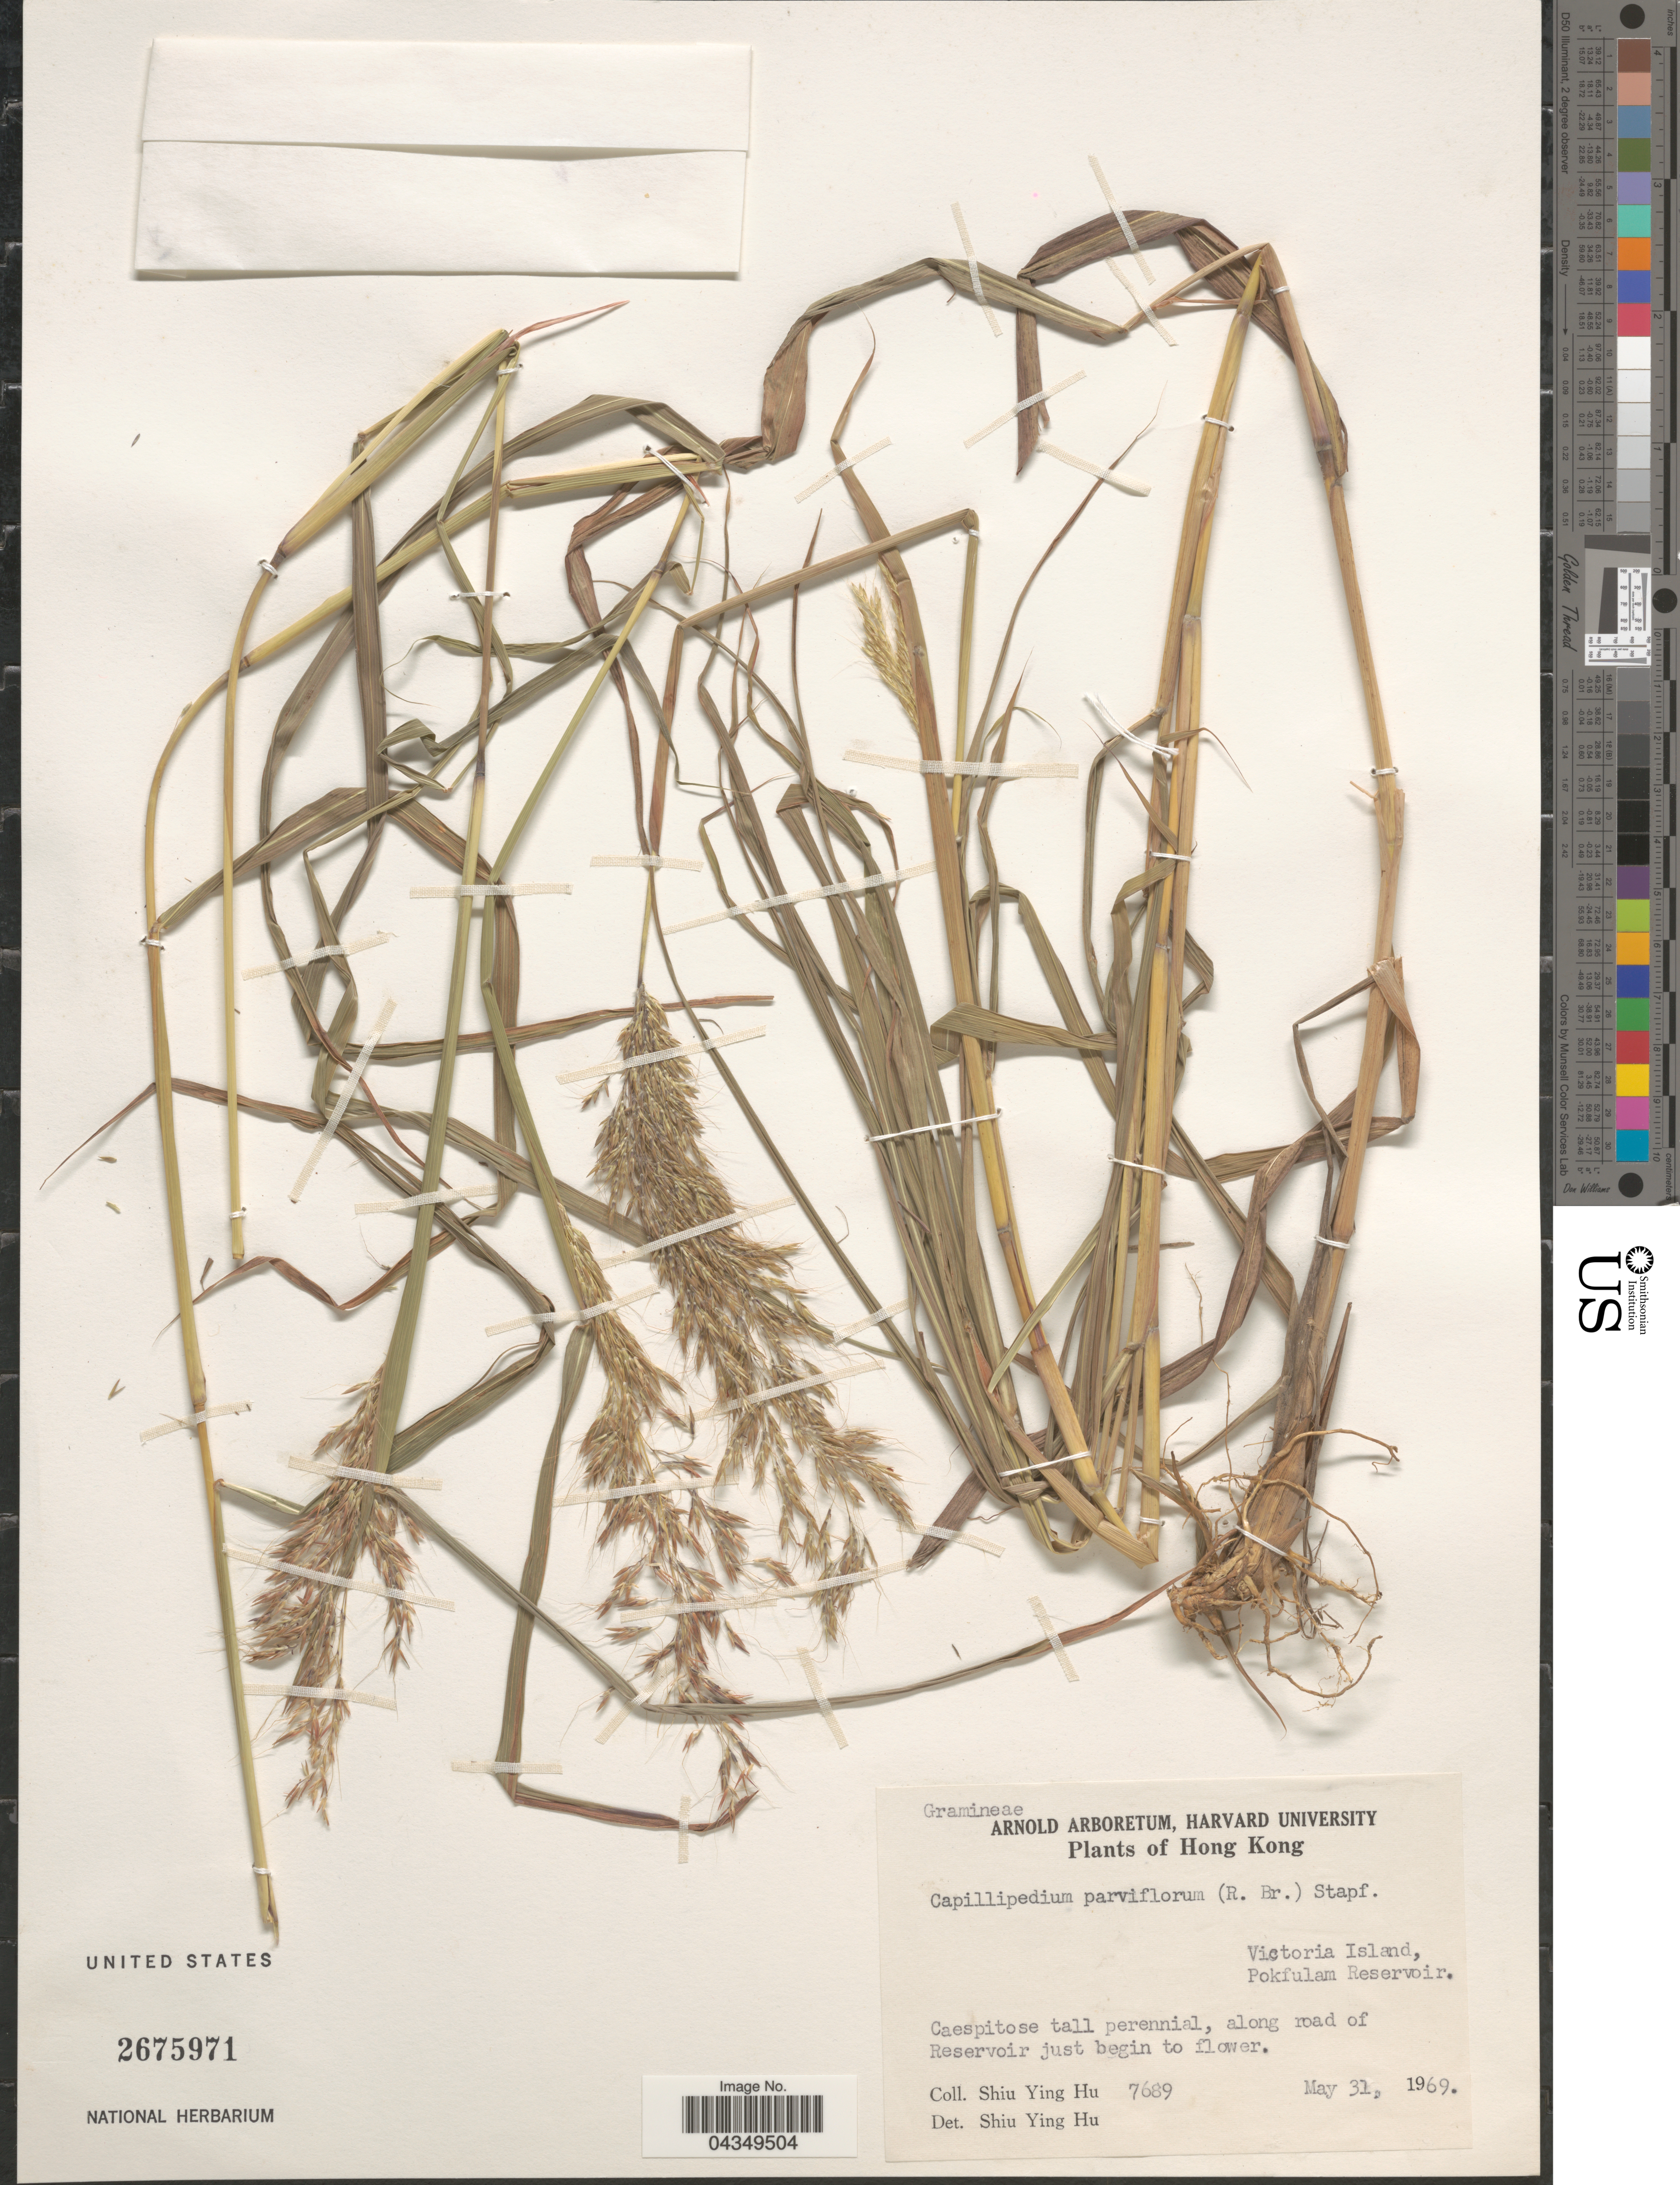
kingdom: Plantae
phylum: Tracheophyta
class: Liliopsida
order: Poales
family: Poaceae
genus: Capillipedium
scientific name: Capillipedium parviflorum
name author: (R. Br.) Stapf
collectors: S. Y. Hu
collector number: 7689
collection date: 1969-05-31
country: China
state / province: Hong Kong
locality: Victoria Island, Pokfulam Reservoir.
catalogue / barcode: US 2675971